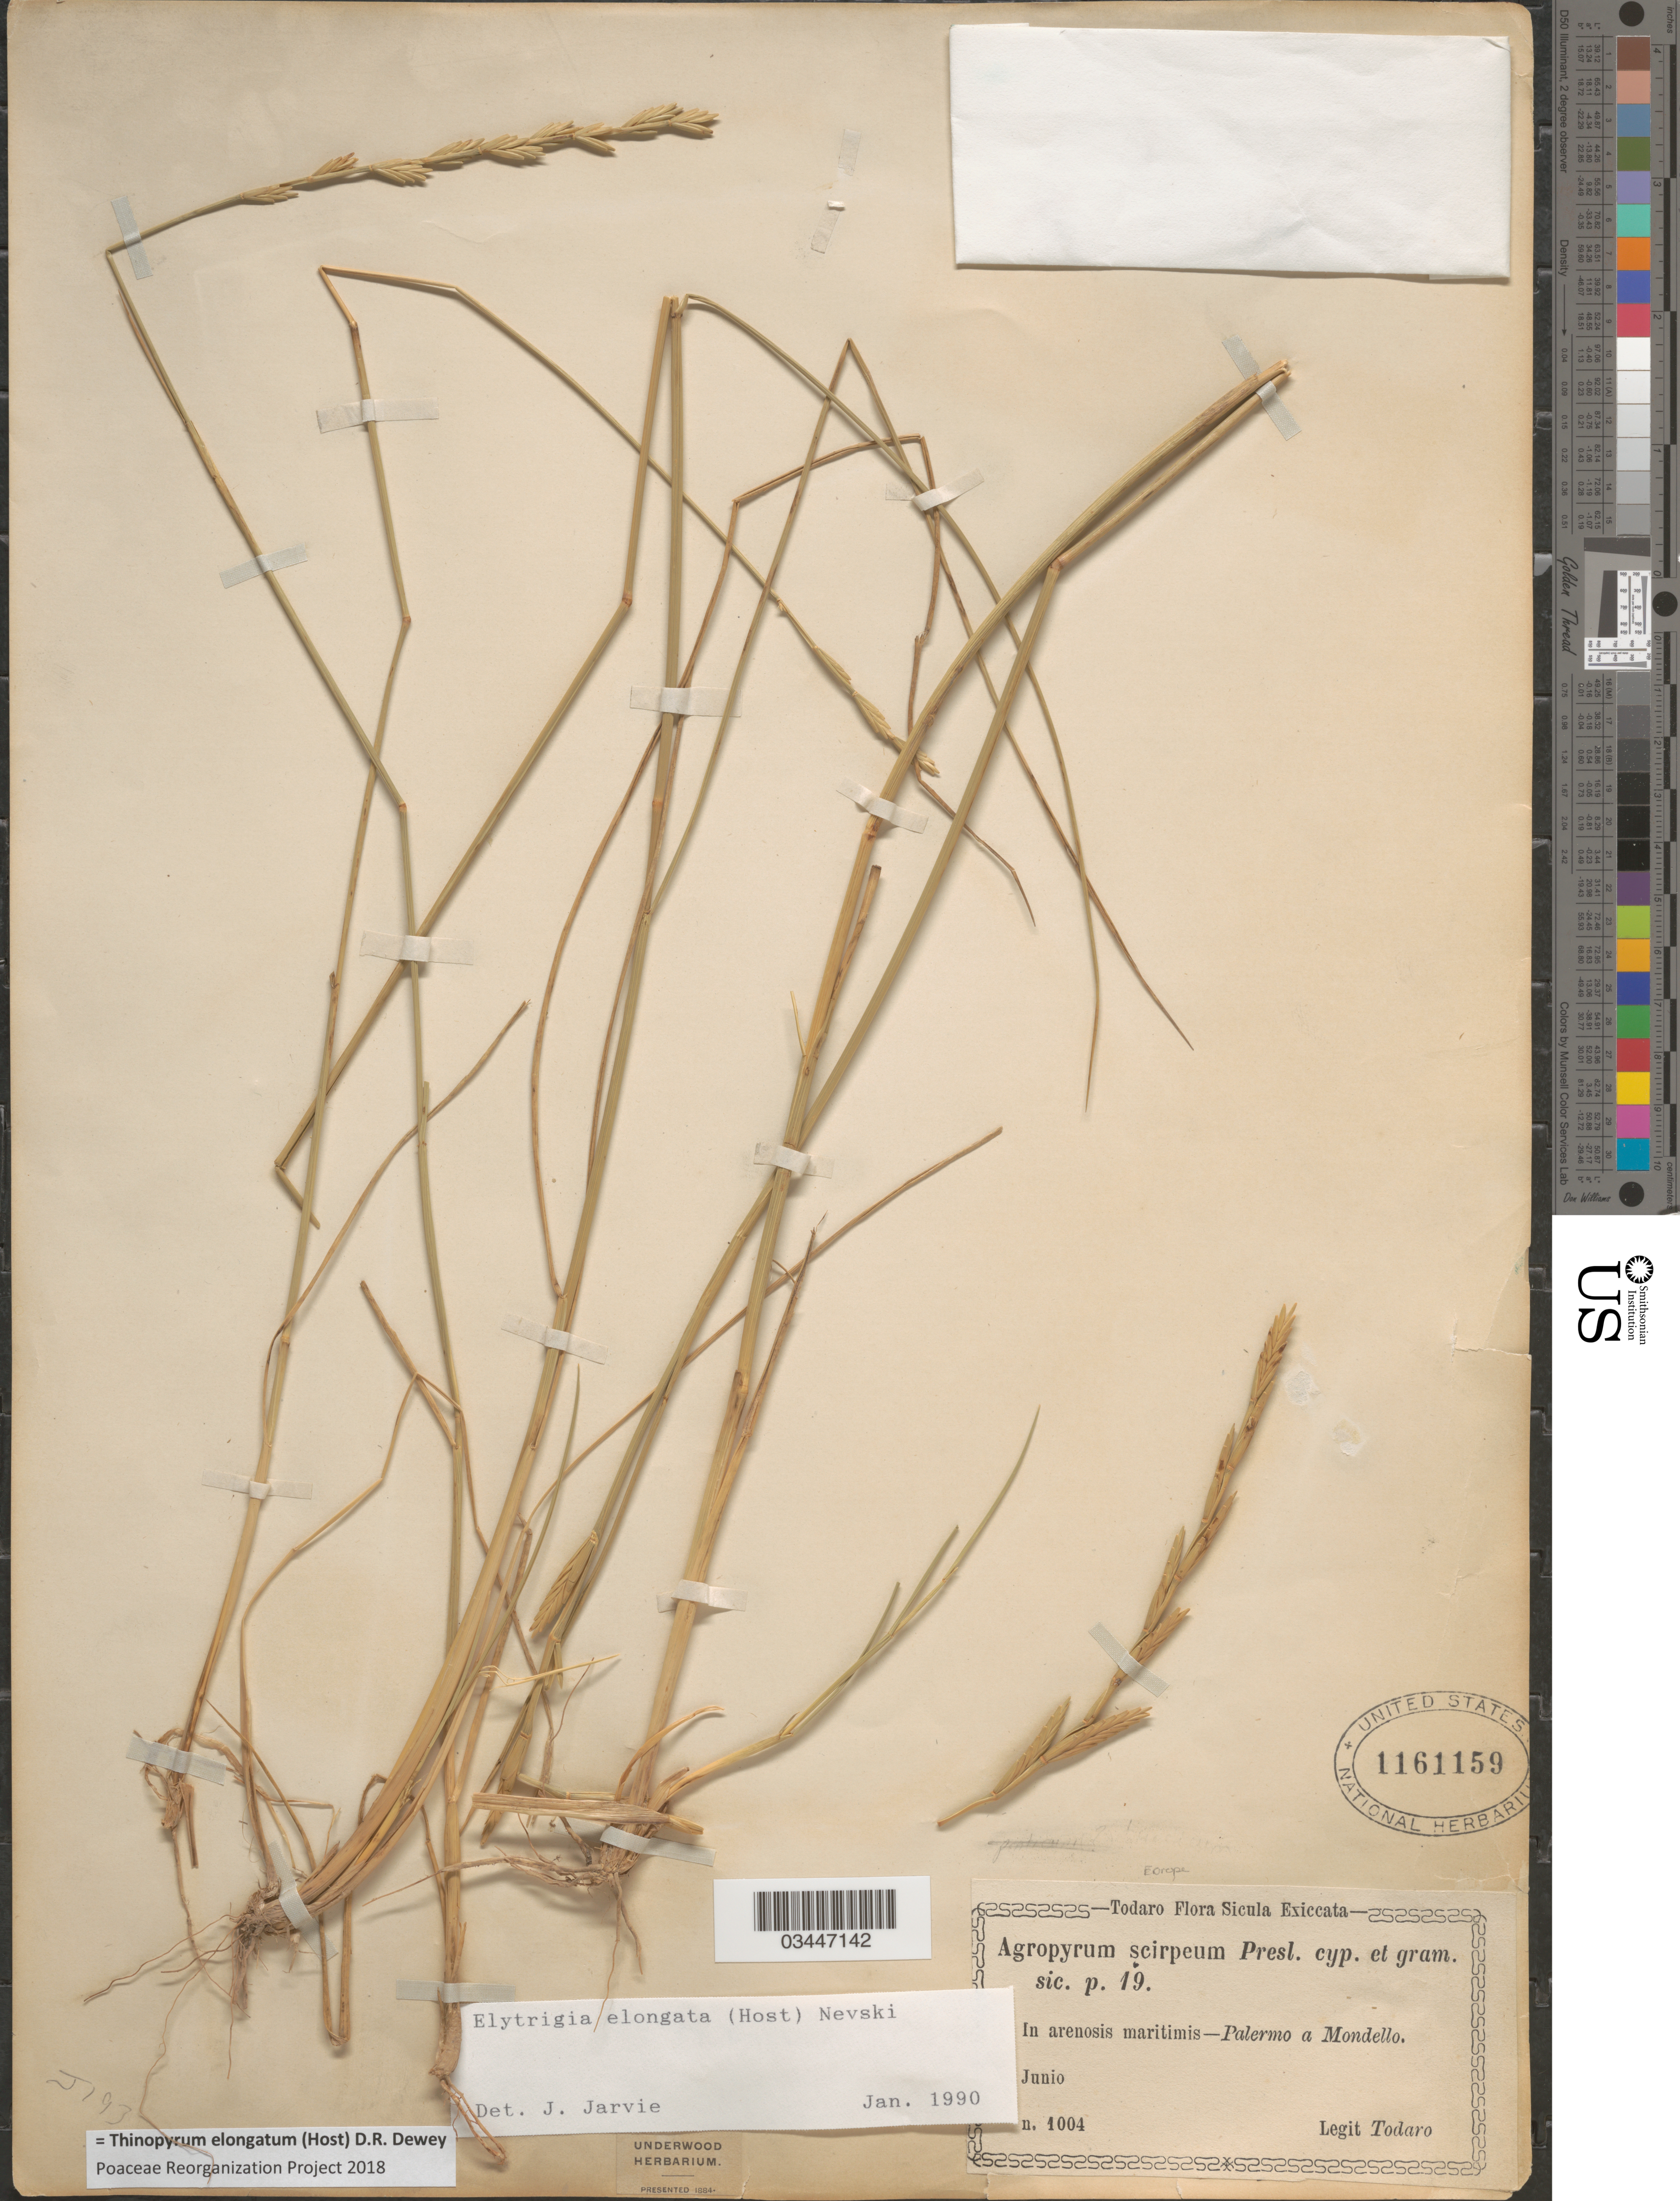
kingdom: Plantae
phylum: Tracheophyta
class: Liliopsida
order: Poales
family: Poaceae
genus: Thinopyrum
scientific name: Thinopyrum elongatum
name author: (Host) Barkworth & Dewey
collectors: Todaro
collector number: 1004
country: Italy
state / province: Siciliana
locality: Europe. Sicula. In arenosis maritimis - Palermo a Mondello.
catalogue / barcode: US 1161159